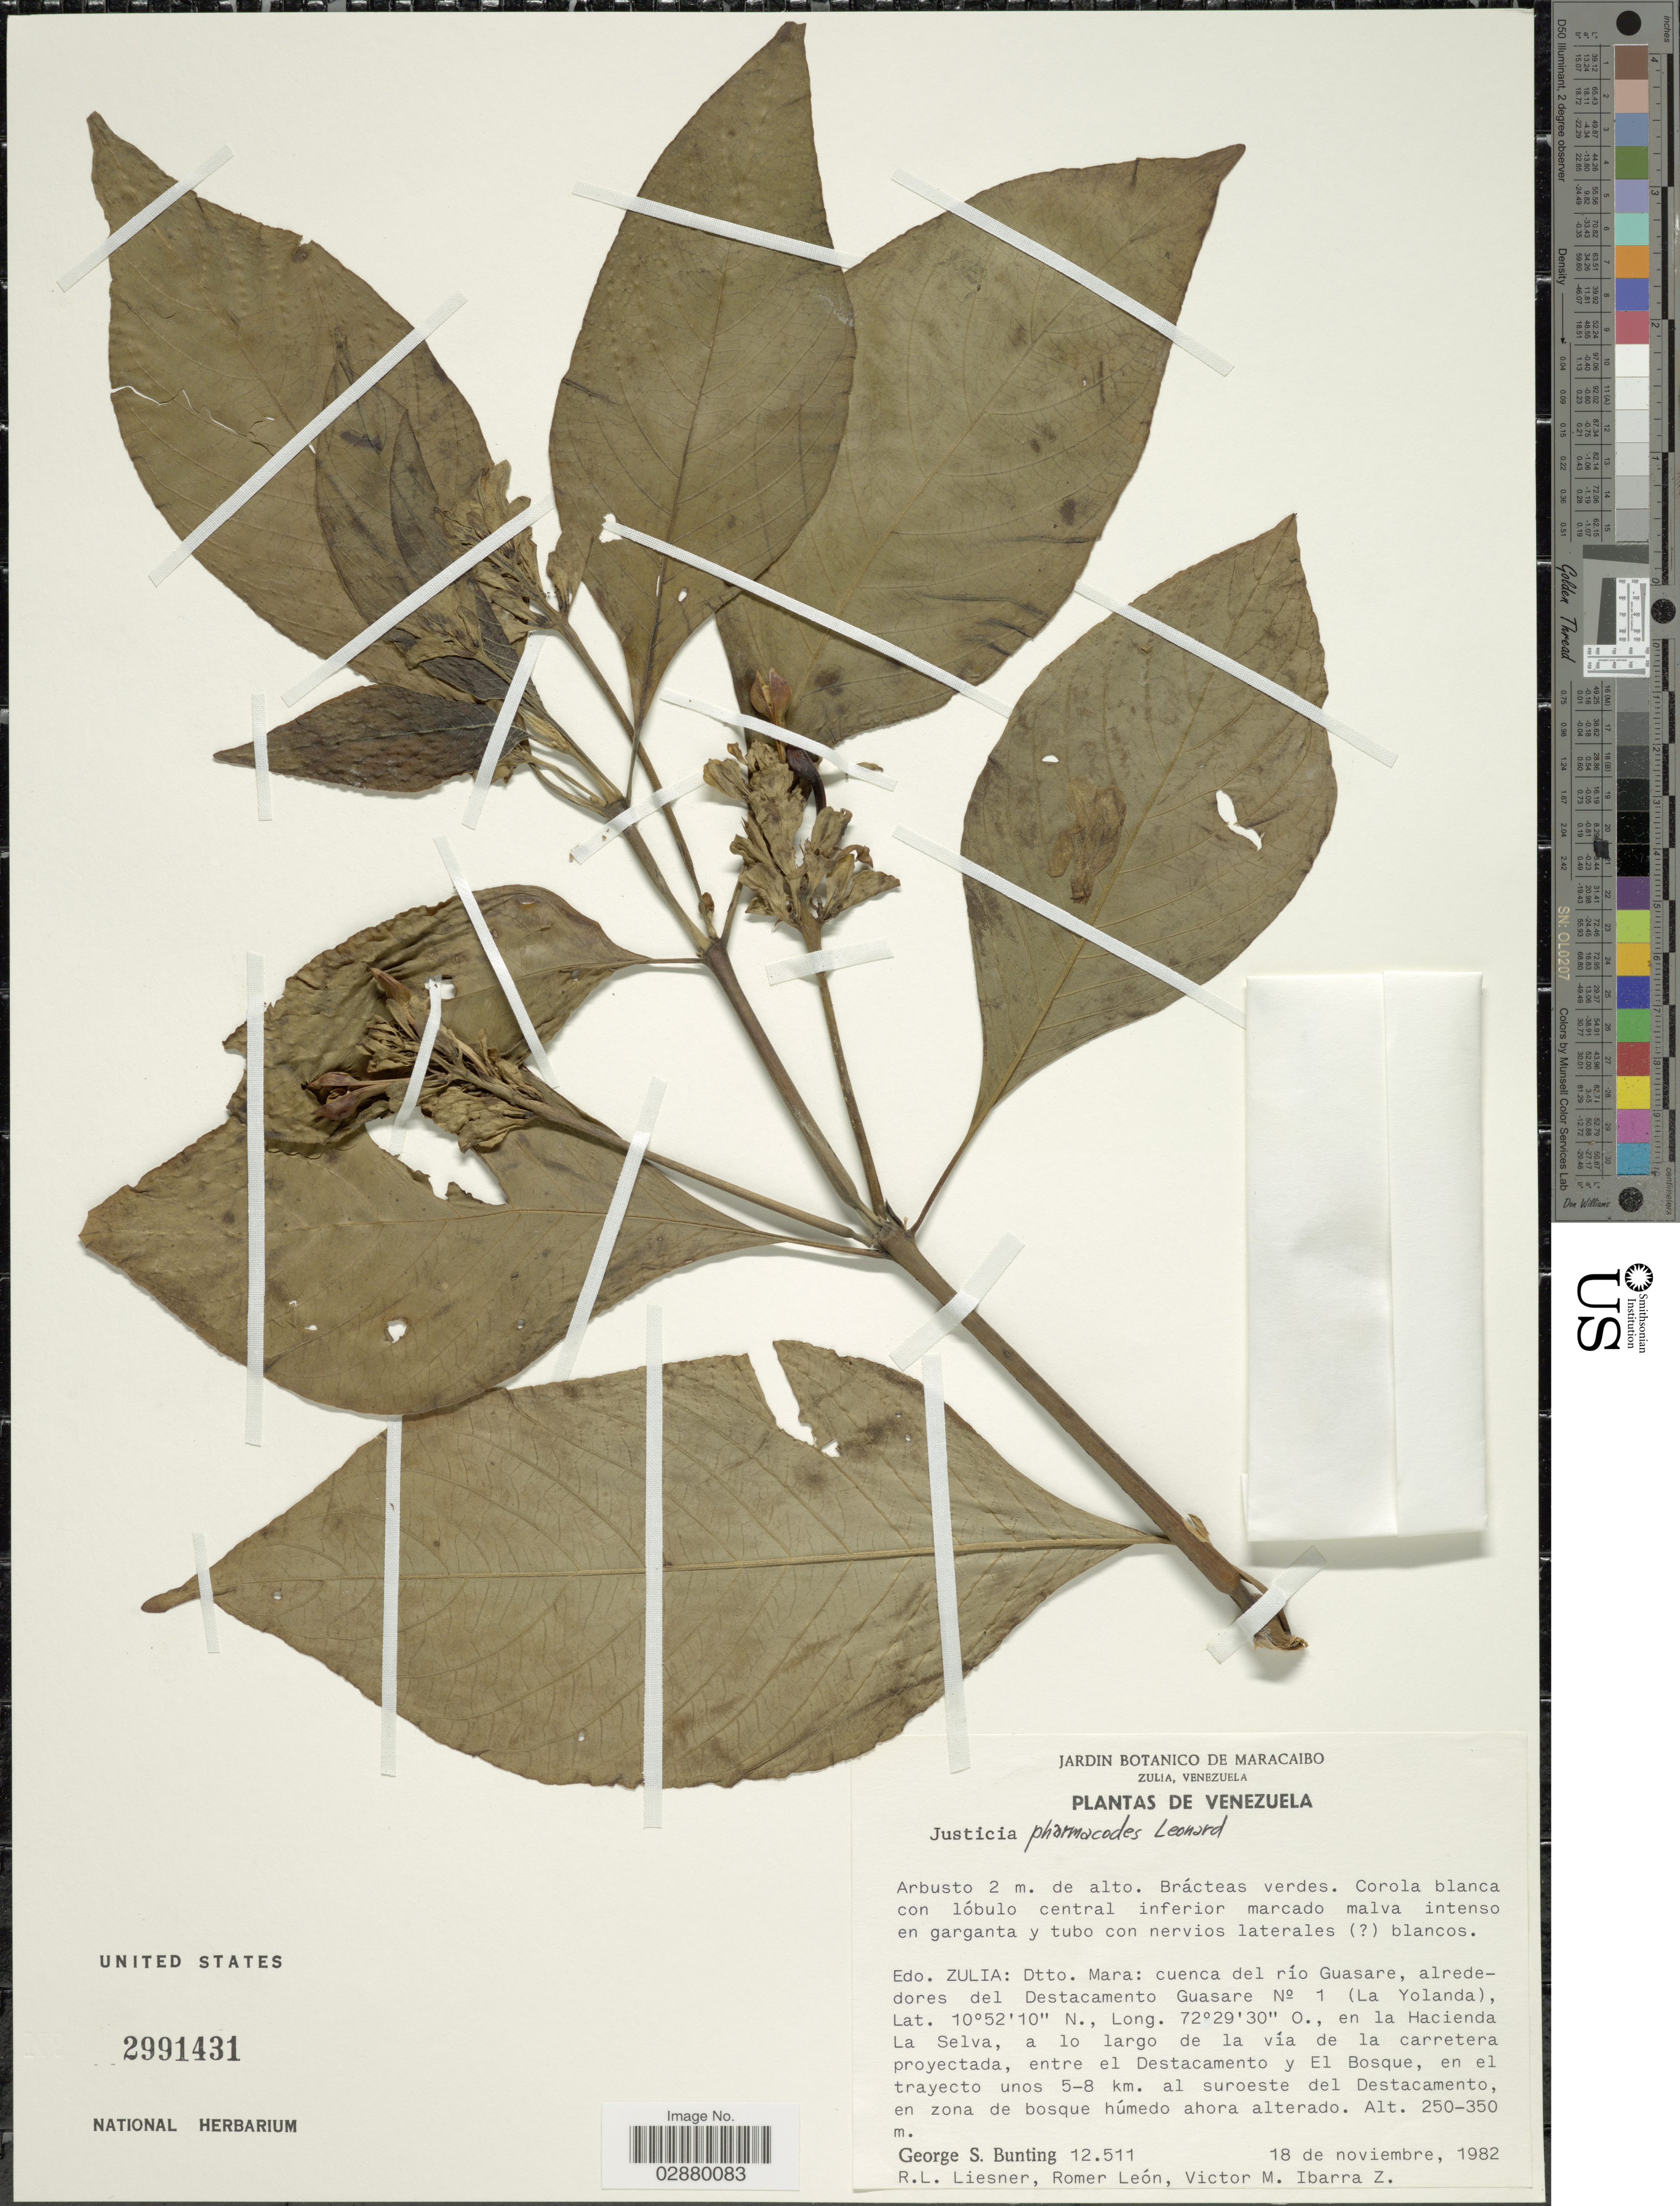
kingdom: Plantae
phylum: Tracheophyta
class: Magnoliopsida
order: Lamiales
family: Acanthaceae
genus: Justicia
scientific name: Justicia pharmacodes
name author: Leonard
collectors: G. S. Bunting, R. L. Liesner, R. León & V. Ibarra Z.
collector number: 12511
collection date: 1982-11-18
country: Venezuela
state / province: Zulia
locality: Dtto. Mara: cuenca del río Guasare, alrededores del Destacamento Guasare No 1 (La Yolanda), en la Hacienda La Selva, a lo largo de la vía de la carretera proyectada, entre el Destacamento y El Bosque, en el trayecto unos 5-8 km. al suroeste del Destacamento.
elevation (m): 250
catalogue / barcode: US 2991431